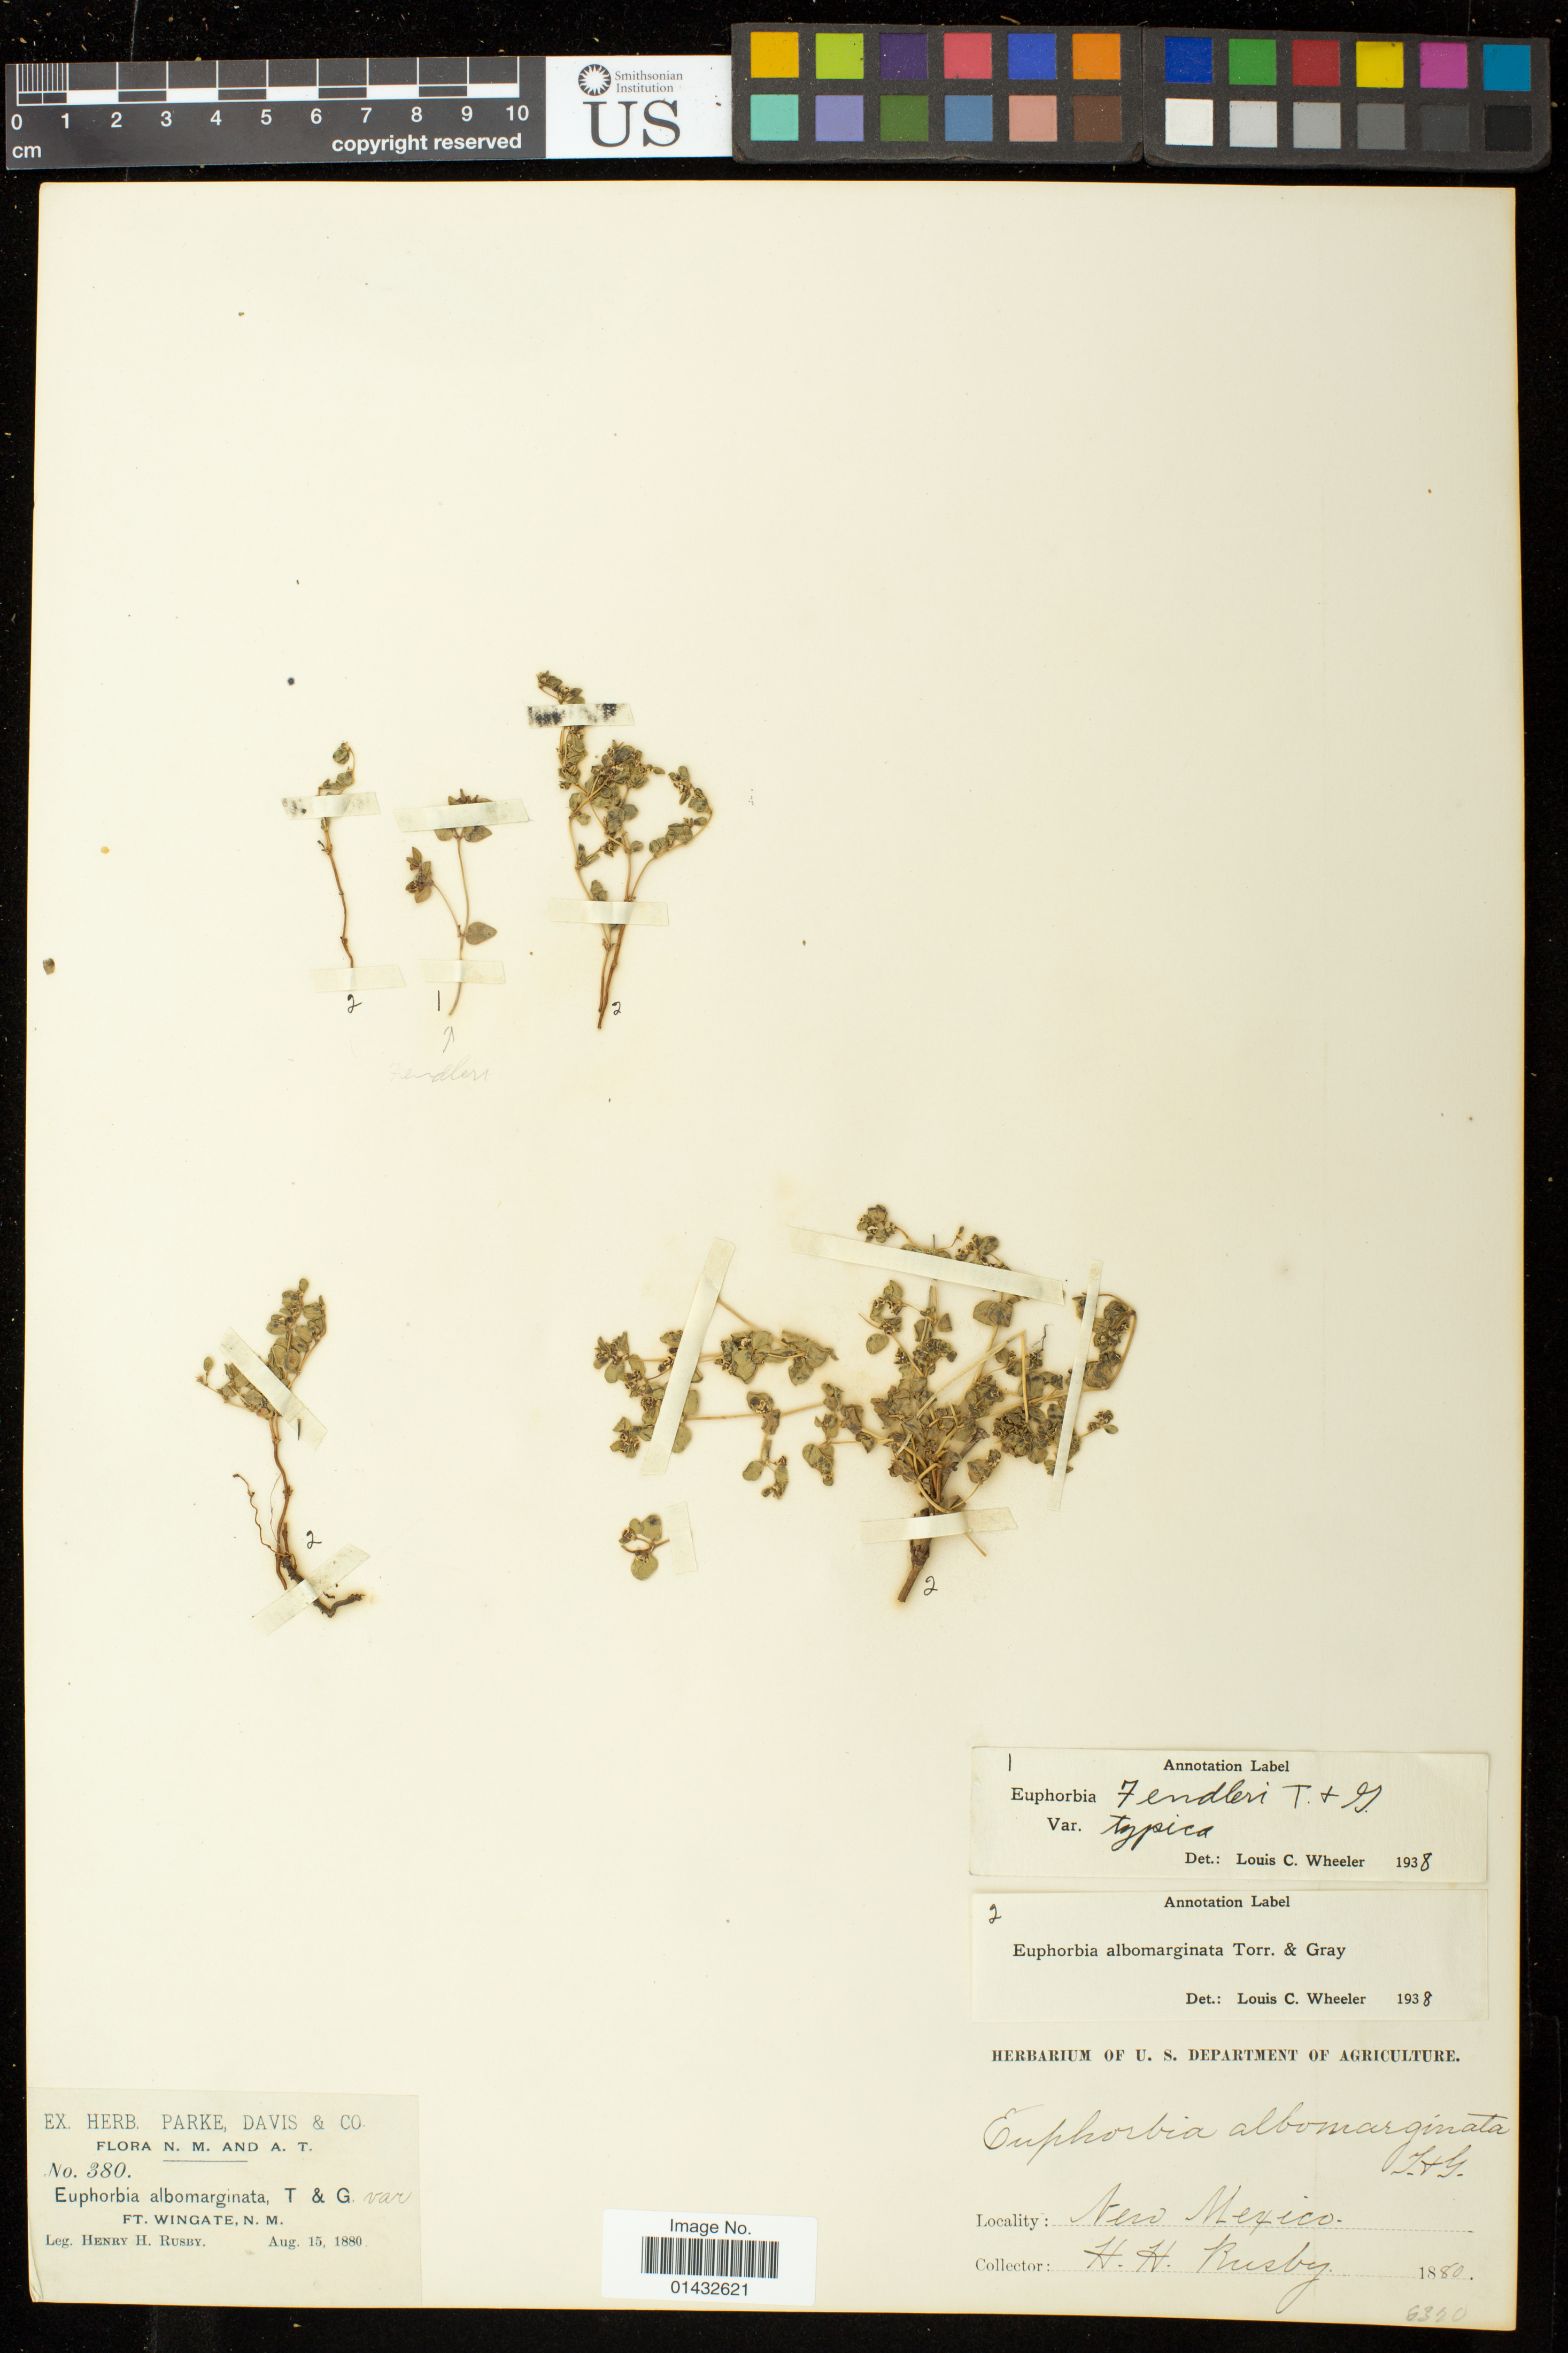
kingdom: Plantae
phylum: Tracheophyta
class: Magnoliopsida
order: Malpighiales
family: Euphorbiaceae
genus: Euphorbia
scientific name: Euphorbia albomarginata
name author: Torr. & A. Gray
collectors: H. H. Rusby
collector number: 380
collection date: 1880-08-15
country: United States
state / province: New Mexico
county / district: McKinley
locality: Ft. Wingate